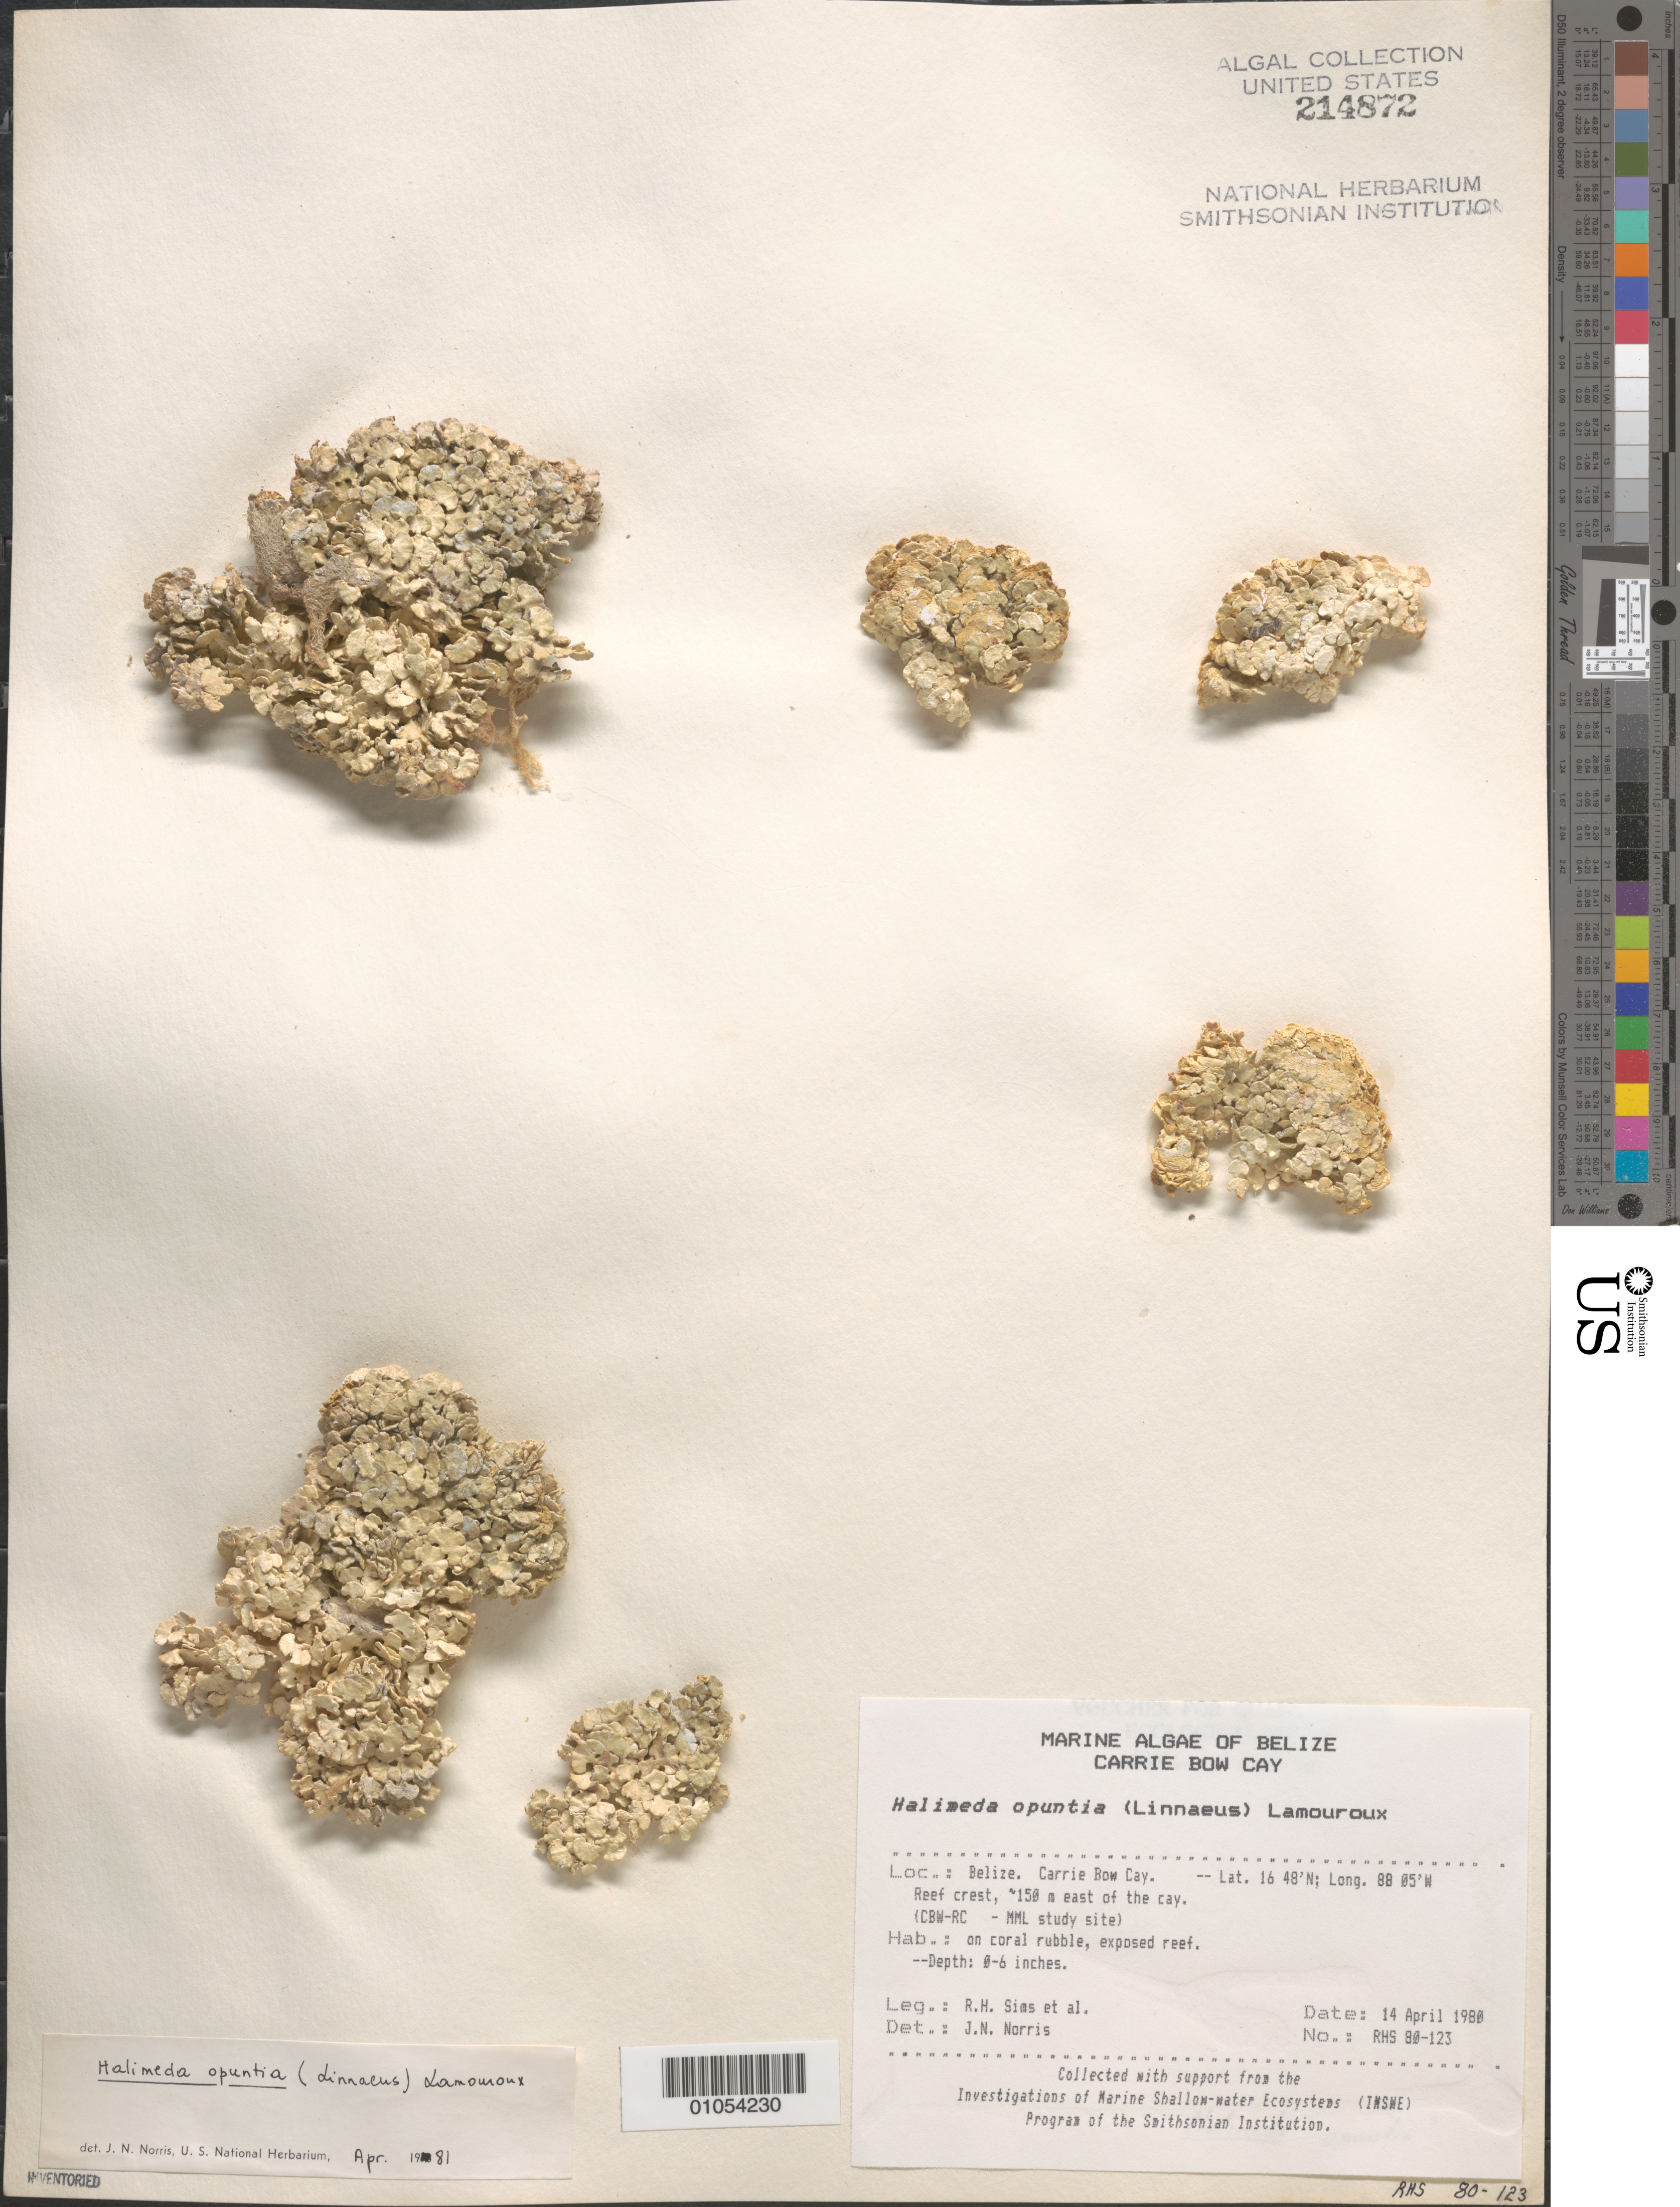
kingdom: Plantae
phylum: Chlorophyta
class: Ulvophyceae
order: Bryopsidales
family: Halimedaceae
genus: Halimeda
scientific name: Halimeda opuntia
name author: (L.) J.V.Lamouroux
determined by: Norris, James N.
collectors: R. H. Sims & et al.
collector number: RHS 80-123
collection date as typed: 14 Apr 1980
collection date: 1980-04-14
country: Belize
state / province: Stann Creek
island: Carrie Bow Cay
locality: Reef cres, ca. 150 m east of Carrie Bow Cay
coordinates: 16 48'N, 88 05'W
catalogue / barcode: US 214872